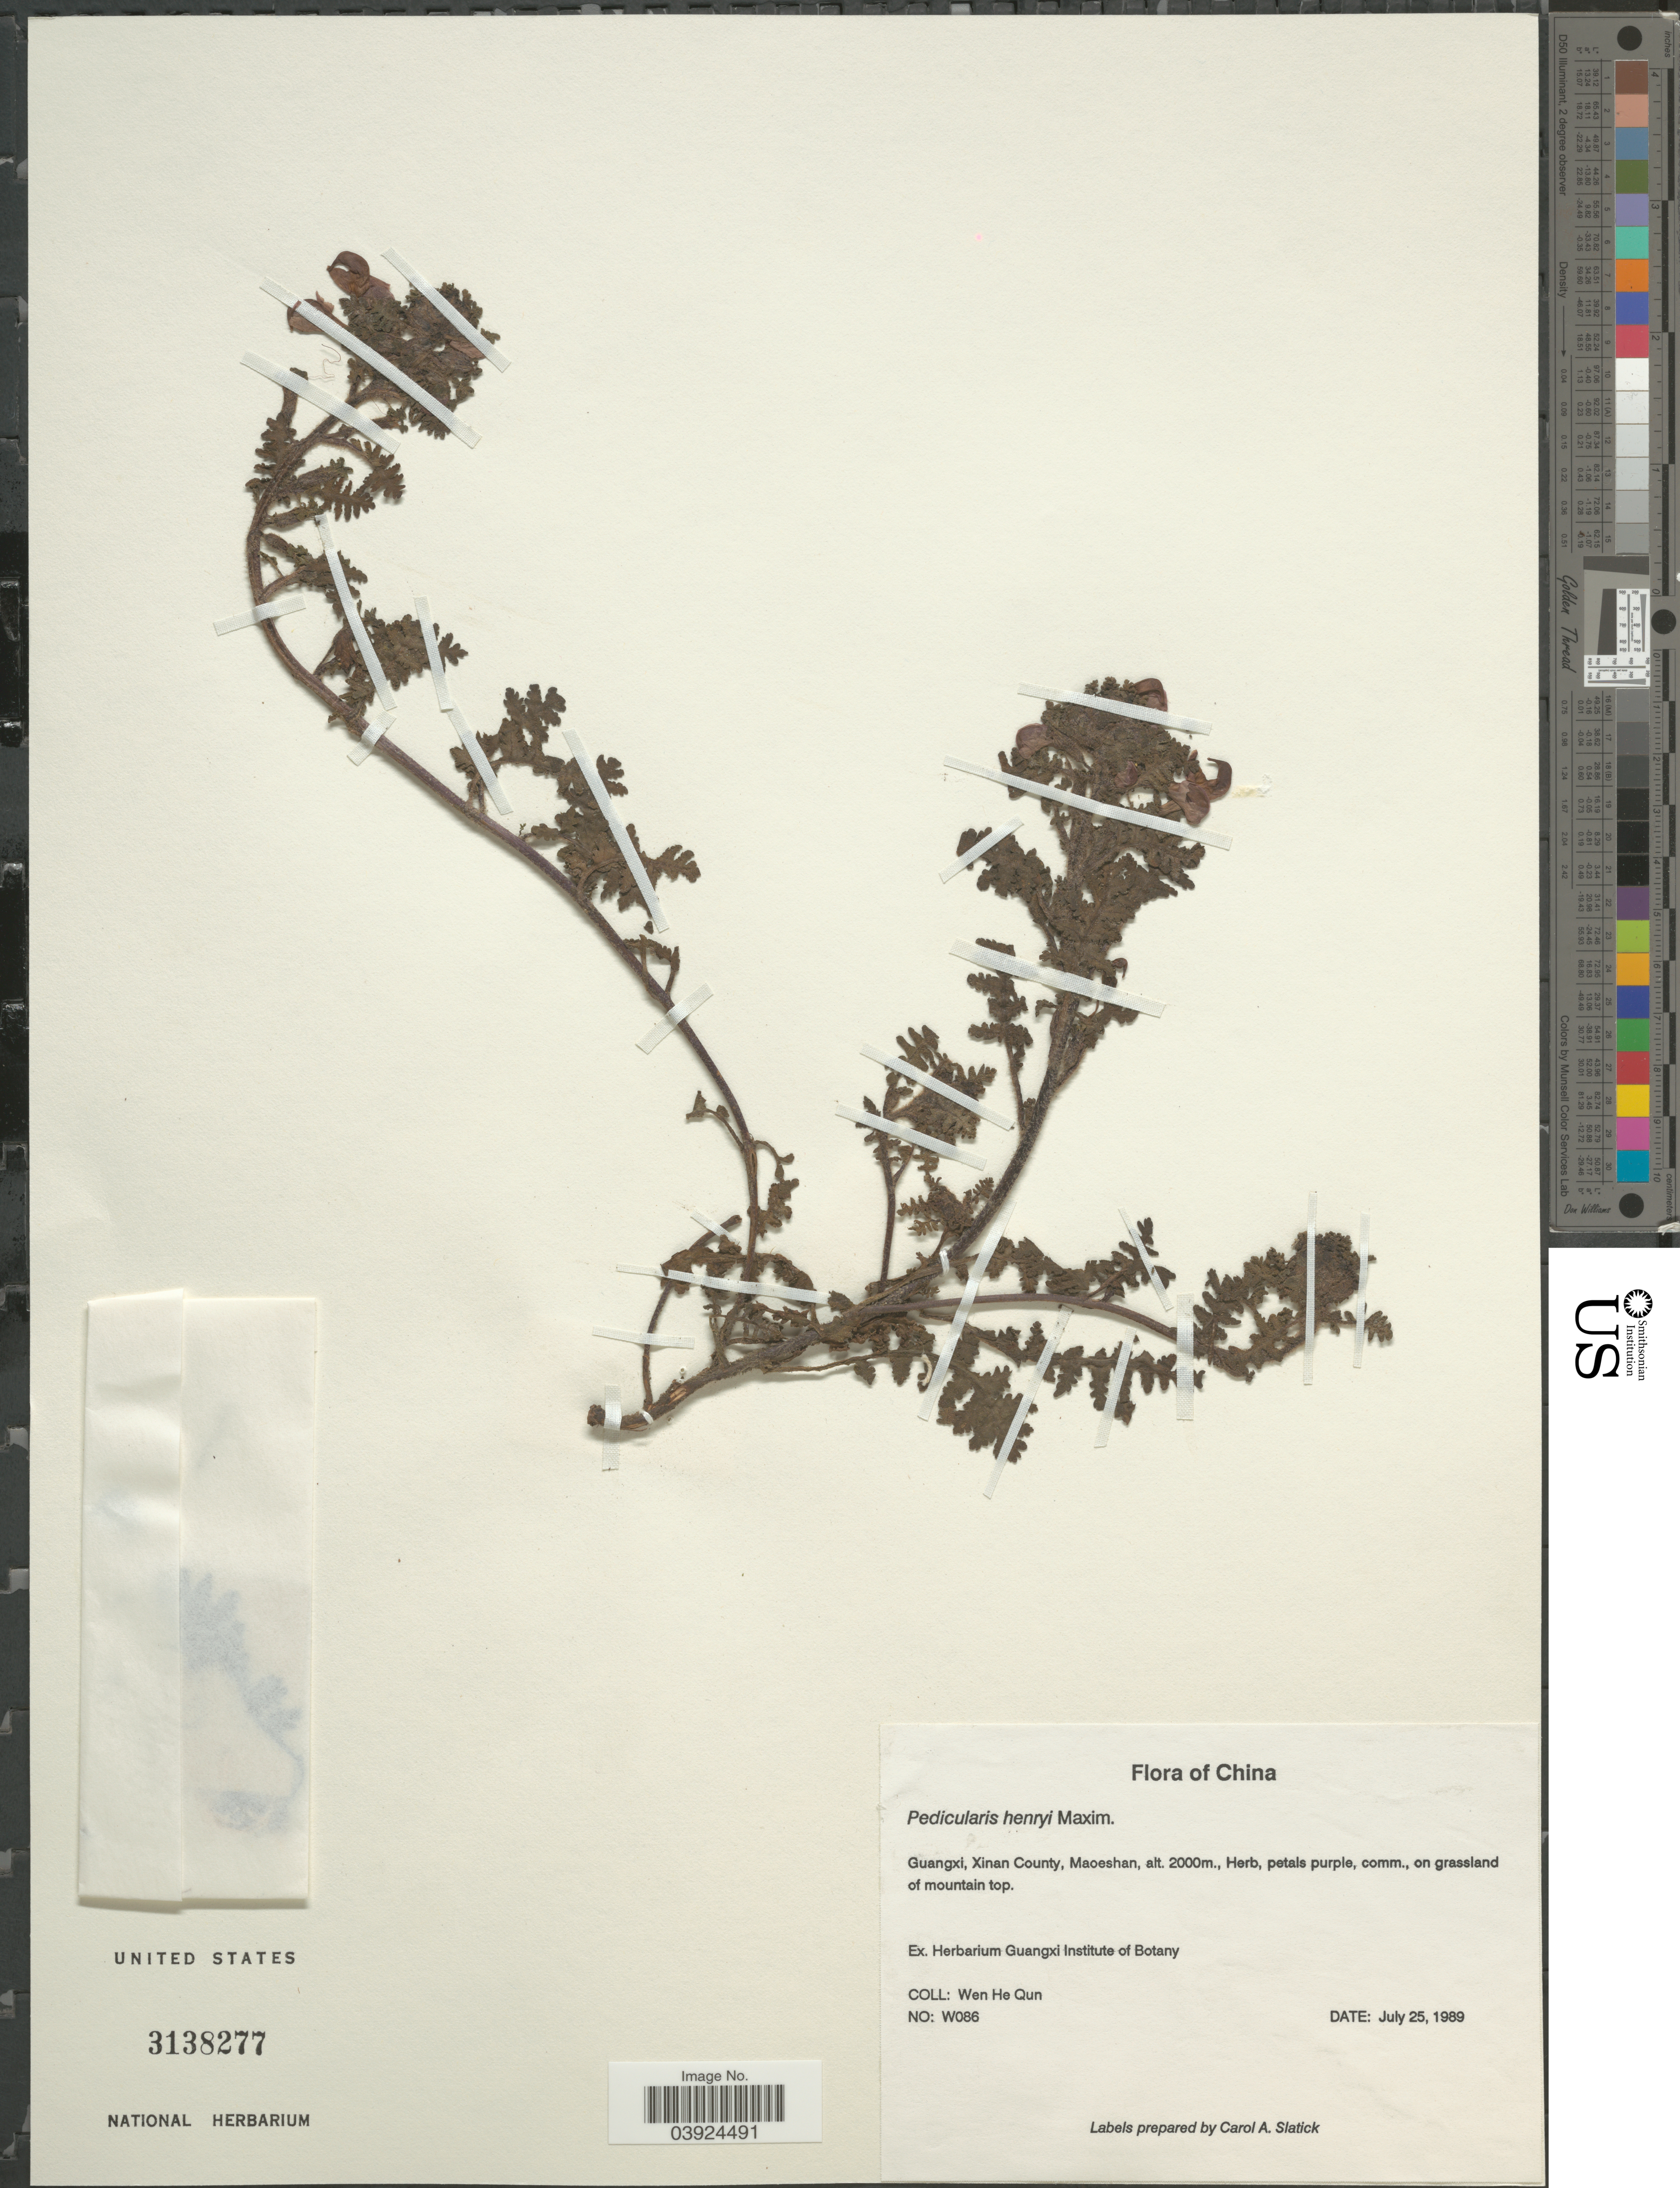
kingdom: Plantae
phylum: Tracheophyta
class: Magnoliopsida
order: Lamiales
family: Orobanchaceae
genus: Pedicularis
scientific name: Pedicularis henryi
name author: Maxim.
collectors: H. Wen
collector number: W086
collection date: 1989-07-25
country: China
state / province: Guangxi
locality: Xinan County, Maoeshan. On grassland of mountain top.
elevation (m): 2000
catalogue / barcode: US 3138277